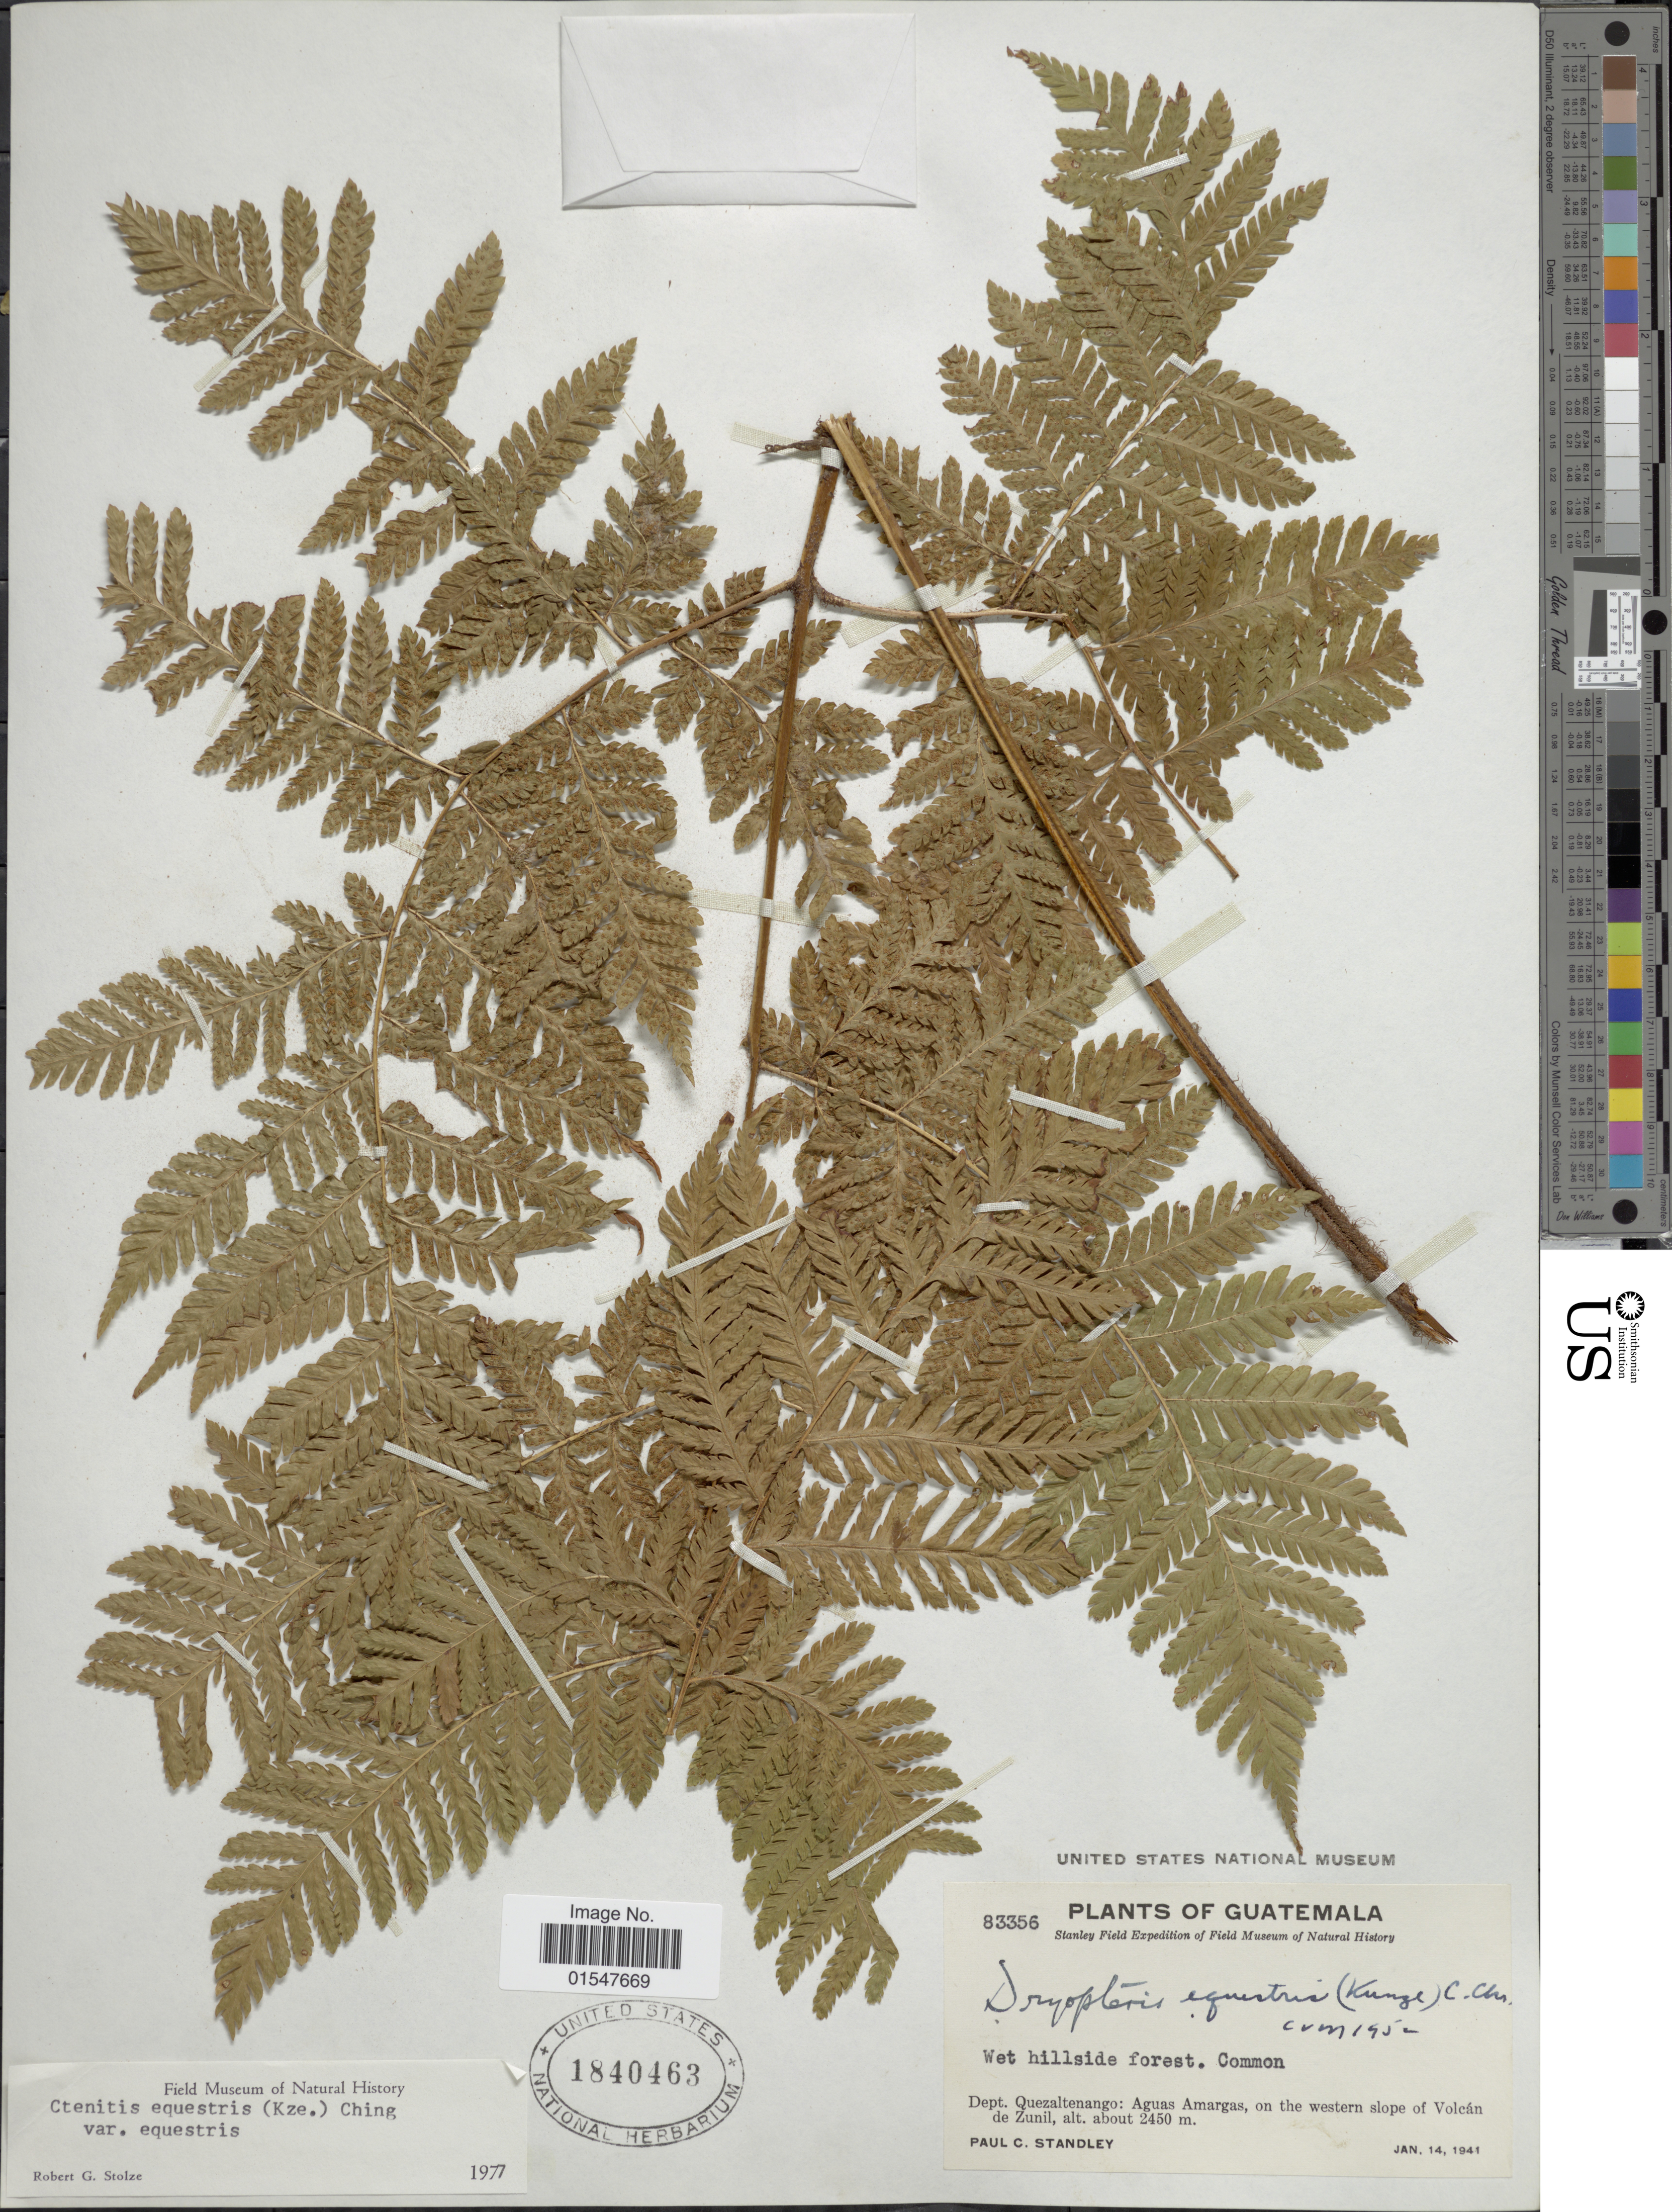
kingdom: Plantae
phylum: Tracheophyta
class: Polypodiopsida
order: Polypodiales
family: Dryopteridaceae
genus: Ctenitis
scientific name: Ctenitis equestris var. equestris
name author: (Kunze) Ching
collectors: P. C. Standley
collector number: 83356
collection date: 1941-01-14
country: Guatemala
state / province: Quetzaltenango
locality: Dept. Quezaltenango: Aguas Amargas, on the western slope of Volcan de Zunil.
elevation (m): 2450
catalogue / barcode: US 1840463